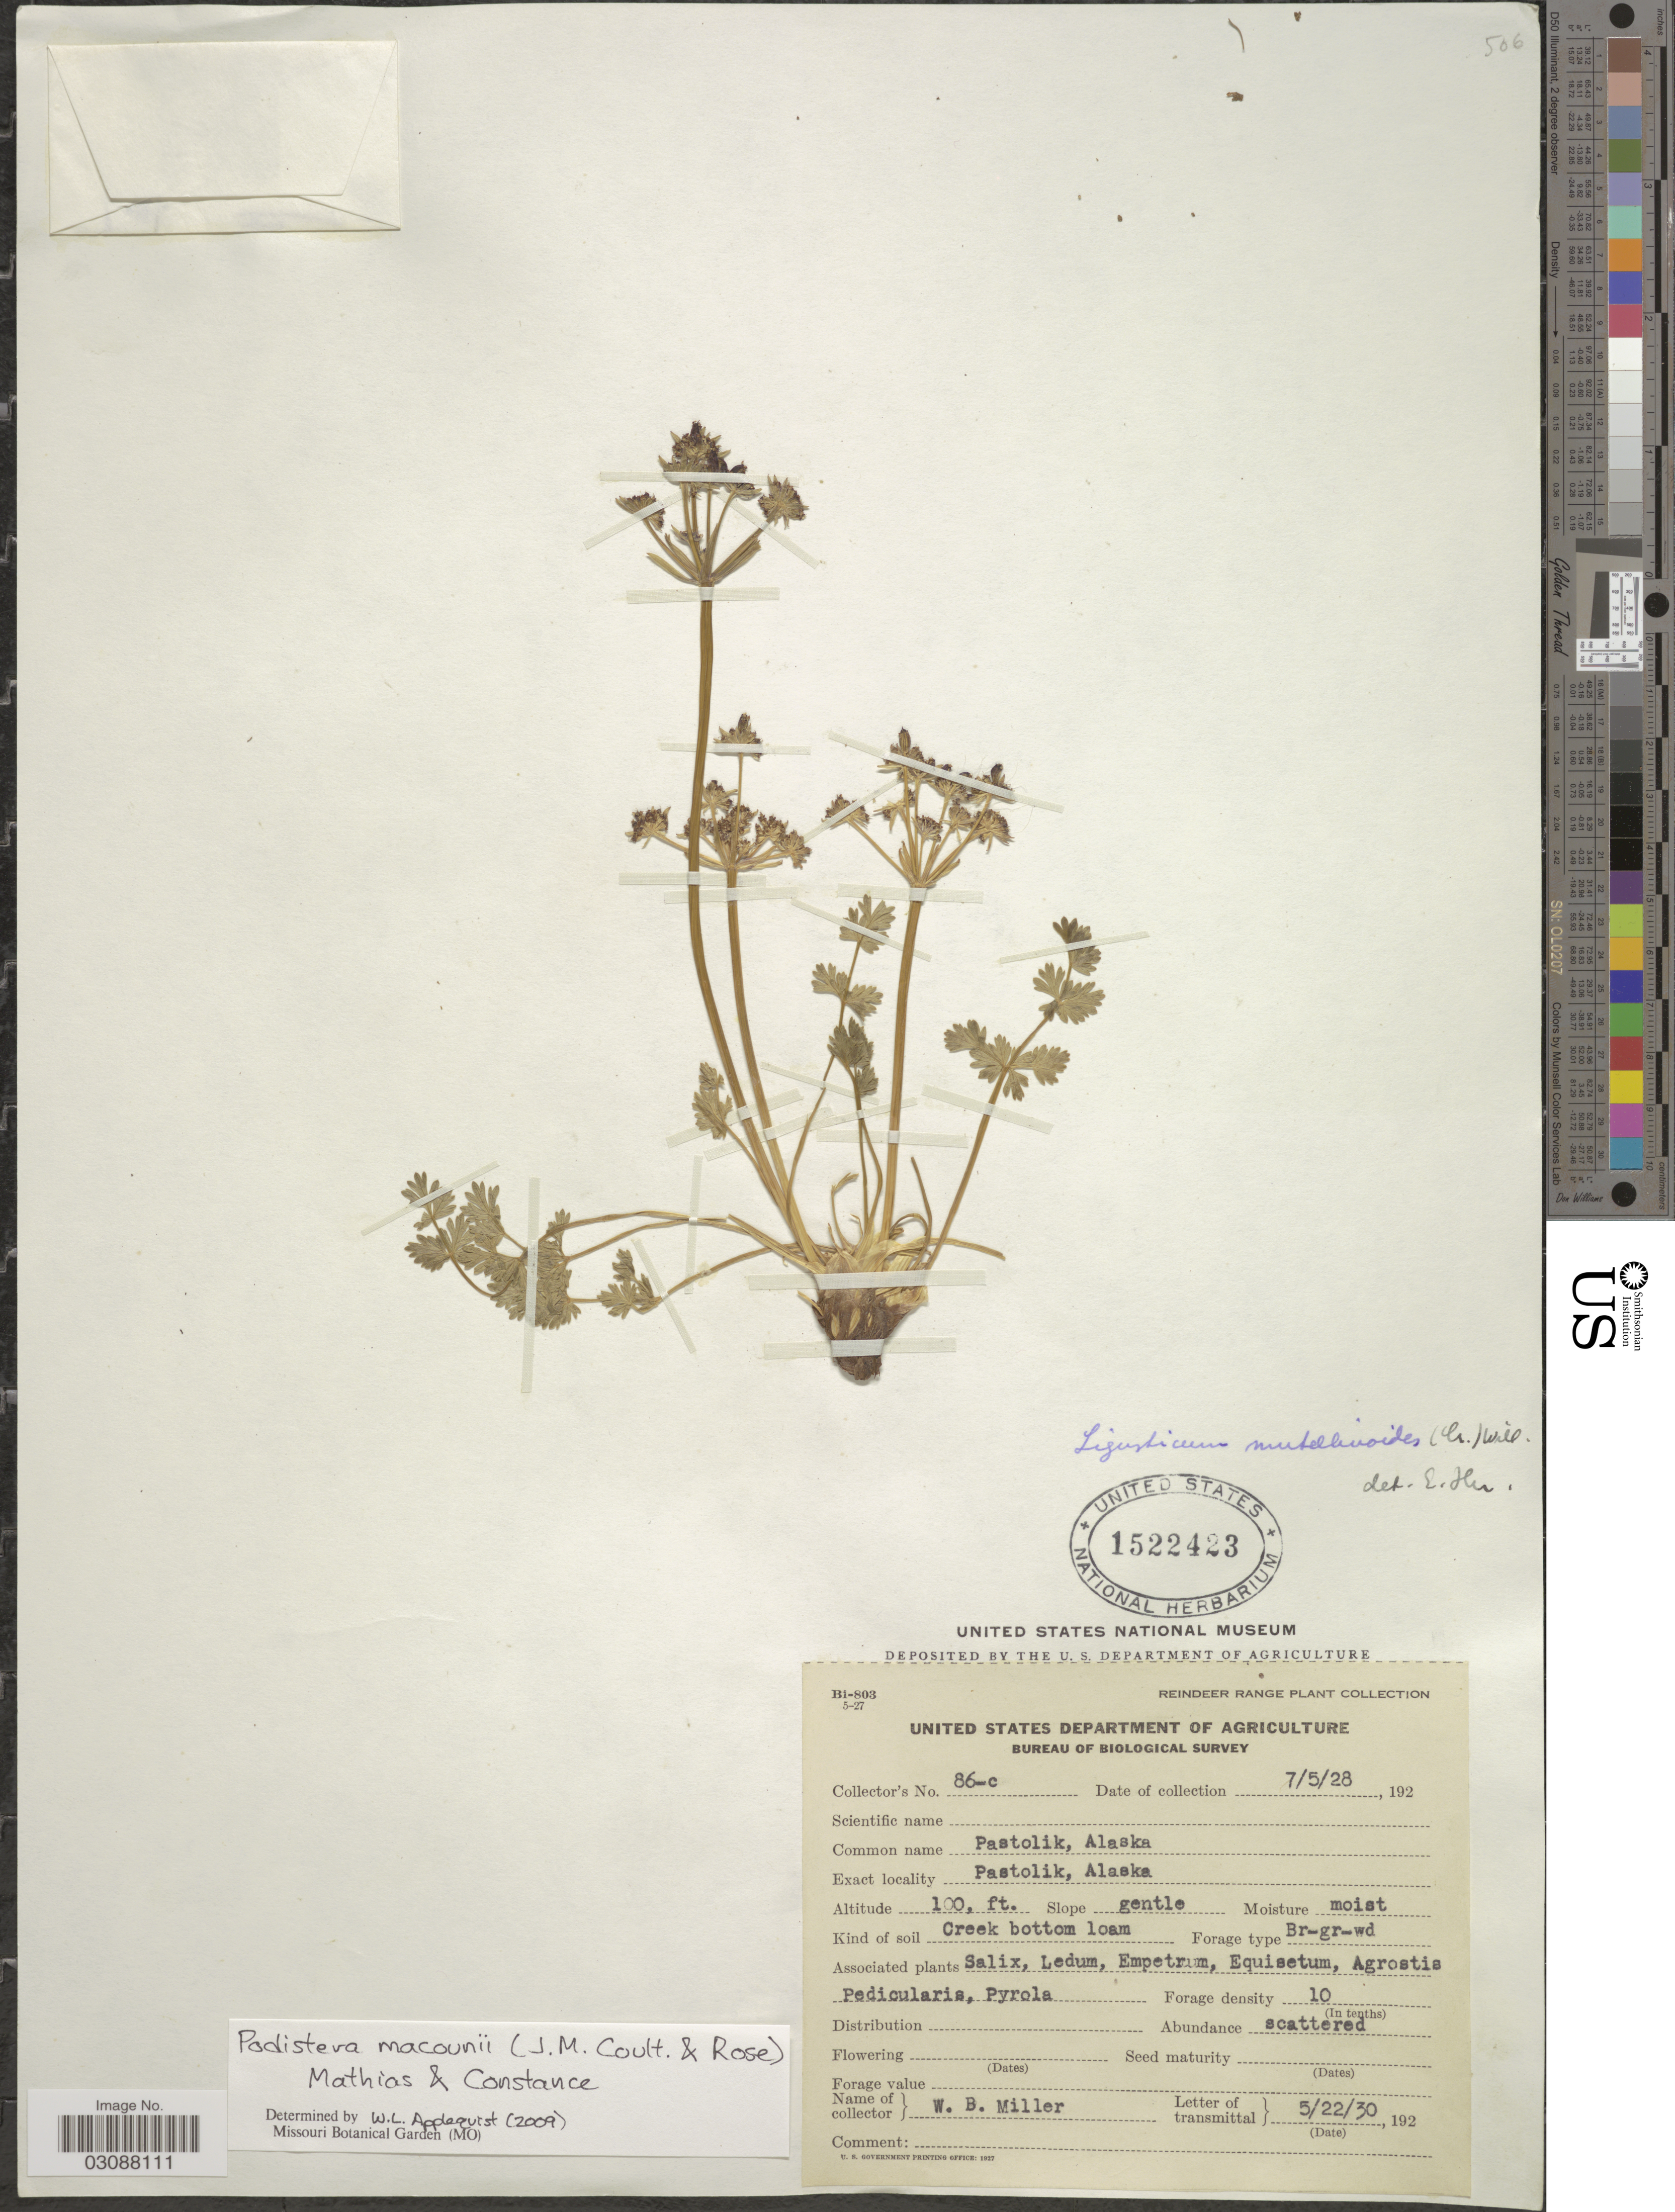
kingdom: Plantae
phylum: Tracheophyta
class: Magnoliopsida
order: Apiales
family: Apiaceae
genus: Podistera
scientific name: Podistera macounii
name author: (J.M. Coult. & Rose) Mathias & Constance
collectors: W. Miller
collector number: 86-c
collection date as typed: Transcribed d/m/y: 5/7/28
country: United States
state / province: Alaska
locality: Pastolik.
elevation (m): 30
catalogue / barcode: US 1522423